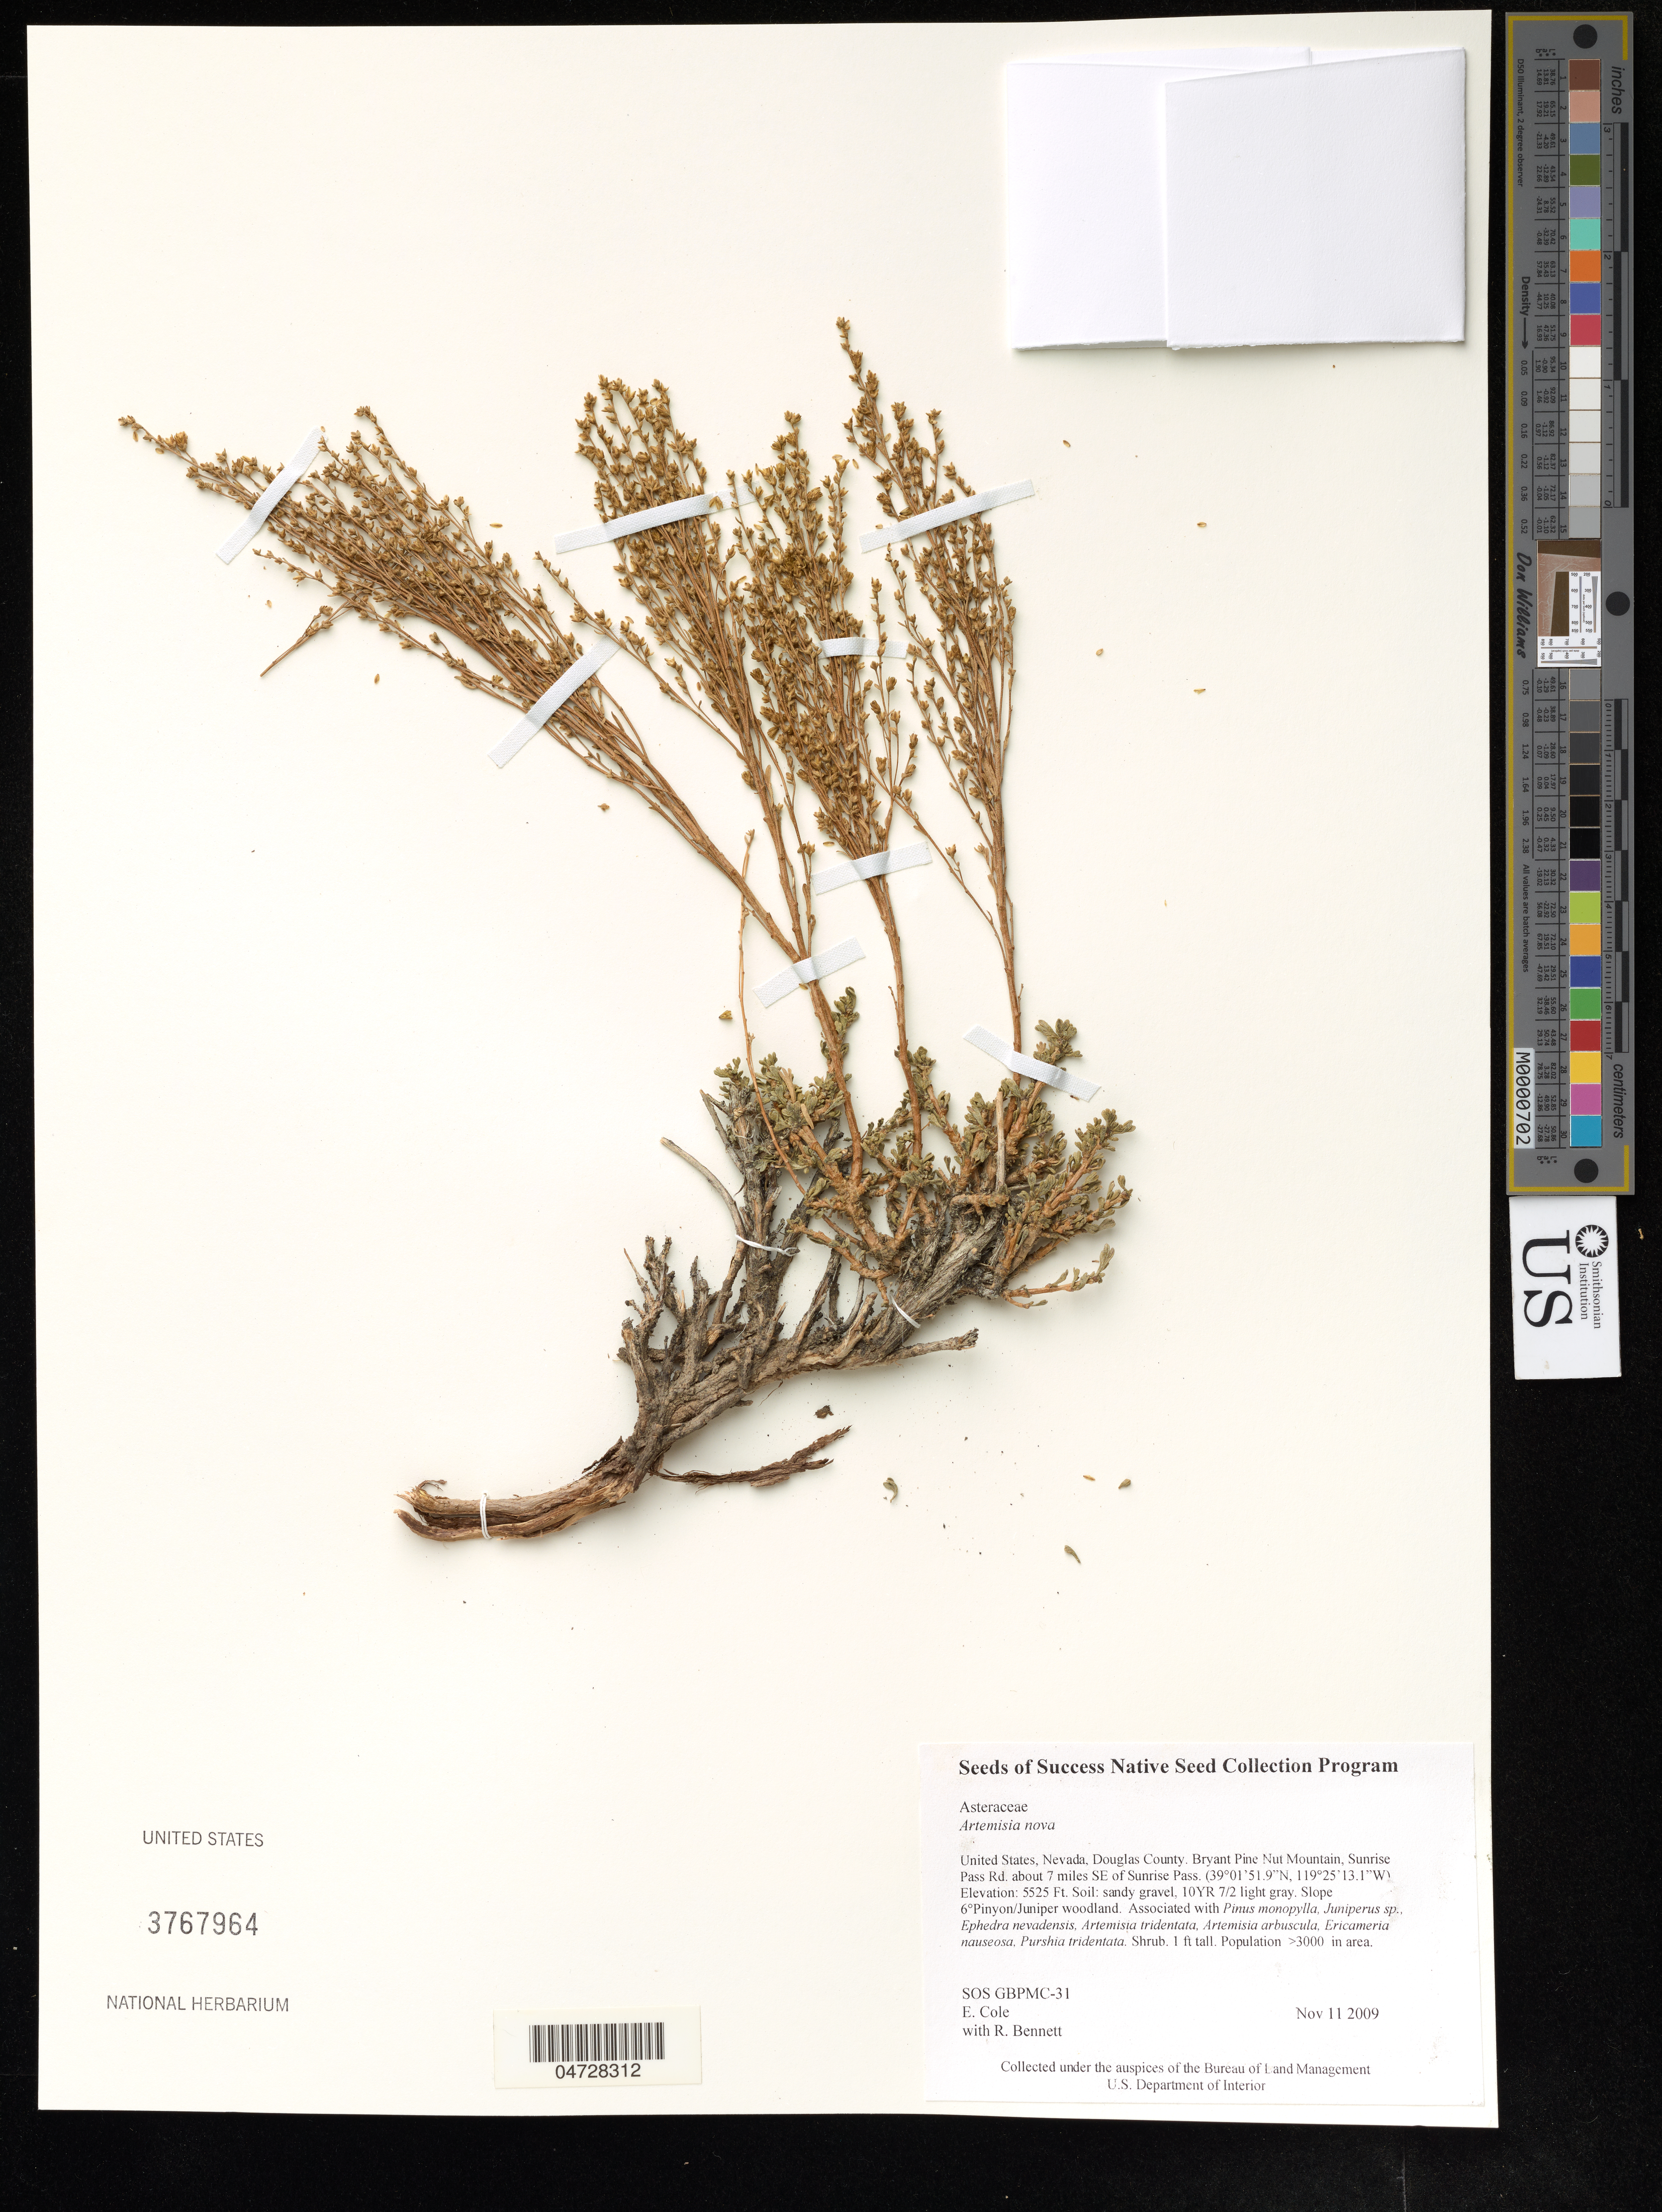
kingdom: Plantae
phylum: Tracheophyta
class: Magnoliopsida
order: Asterales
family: Asteraceae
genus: Artemisia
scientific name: Artemisia nova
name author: A. Nelson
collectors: E. Cole & R. Bennett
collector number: SOS GBPMC-31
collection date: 2009-11-11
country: United States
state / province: Nevada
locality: Douglas County. Bryant Pine Nut Mountain, Sunrise Pass Rd. about 7 miles SE of Sunrise Pass.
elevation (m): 1684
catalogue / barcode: US 3767964